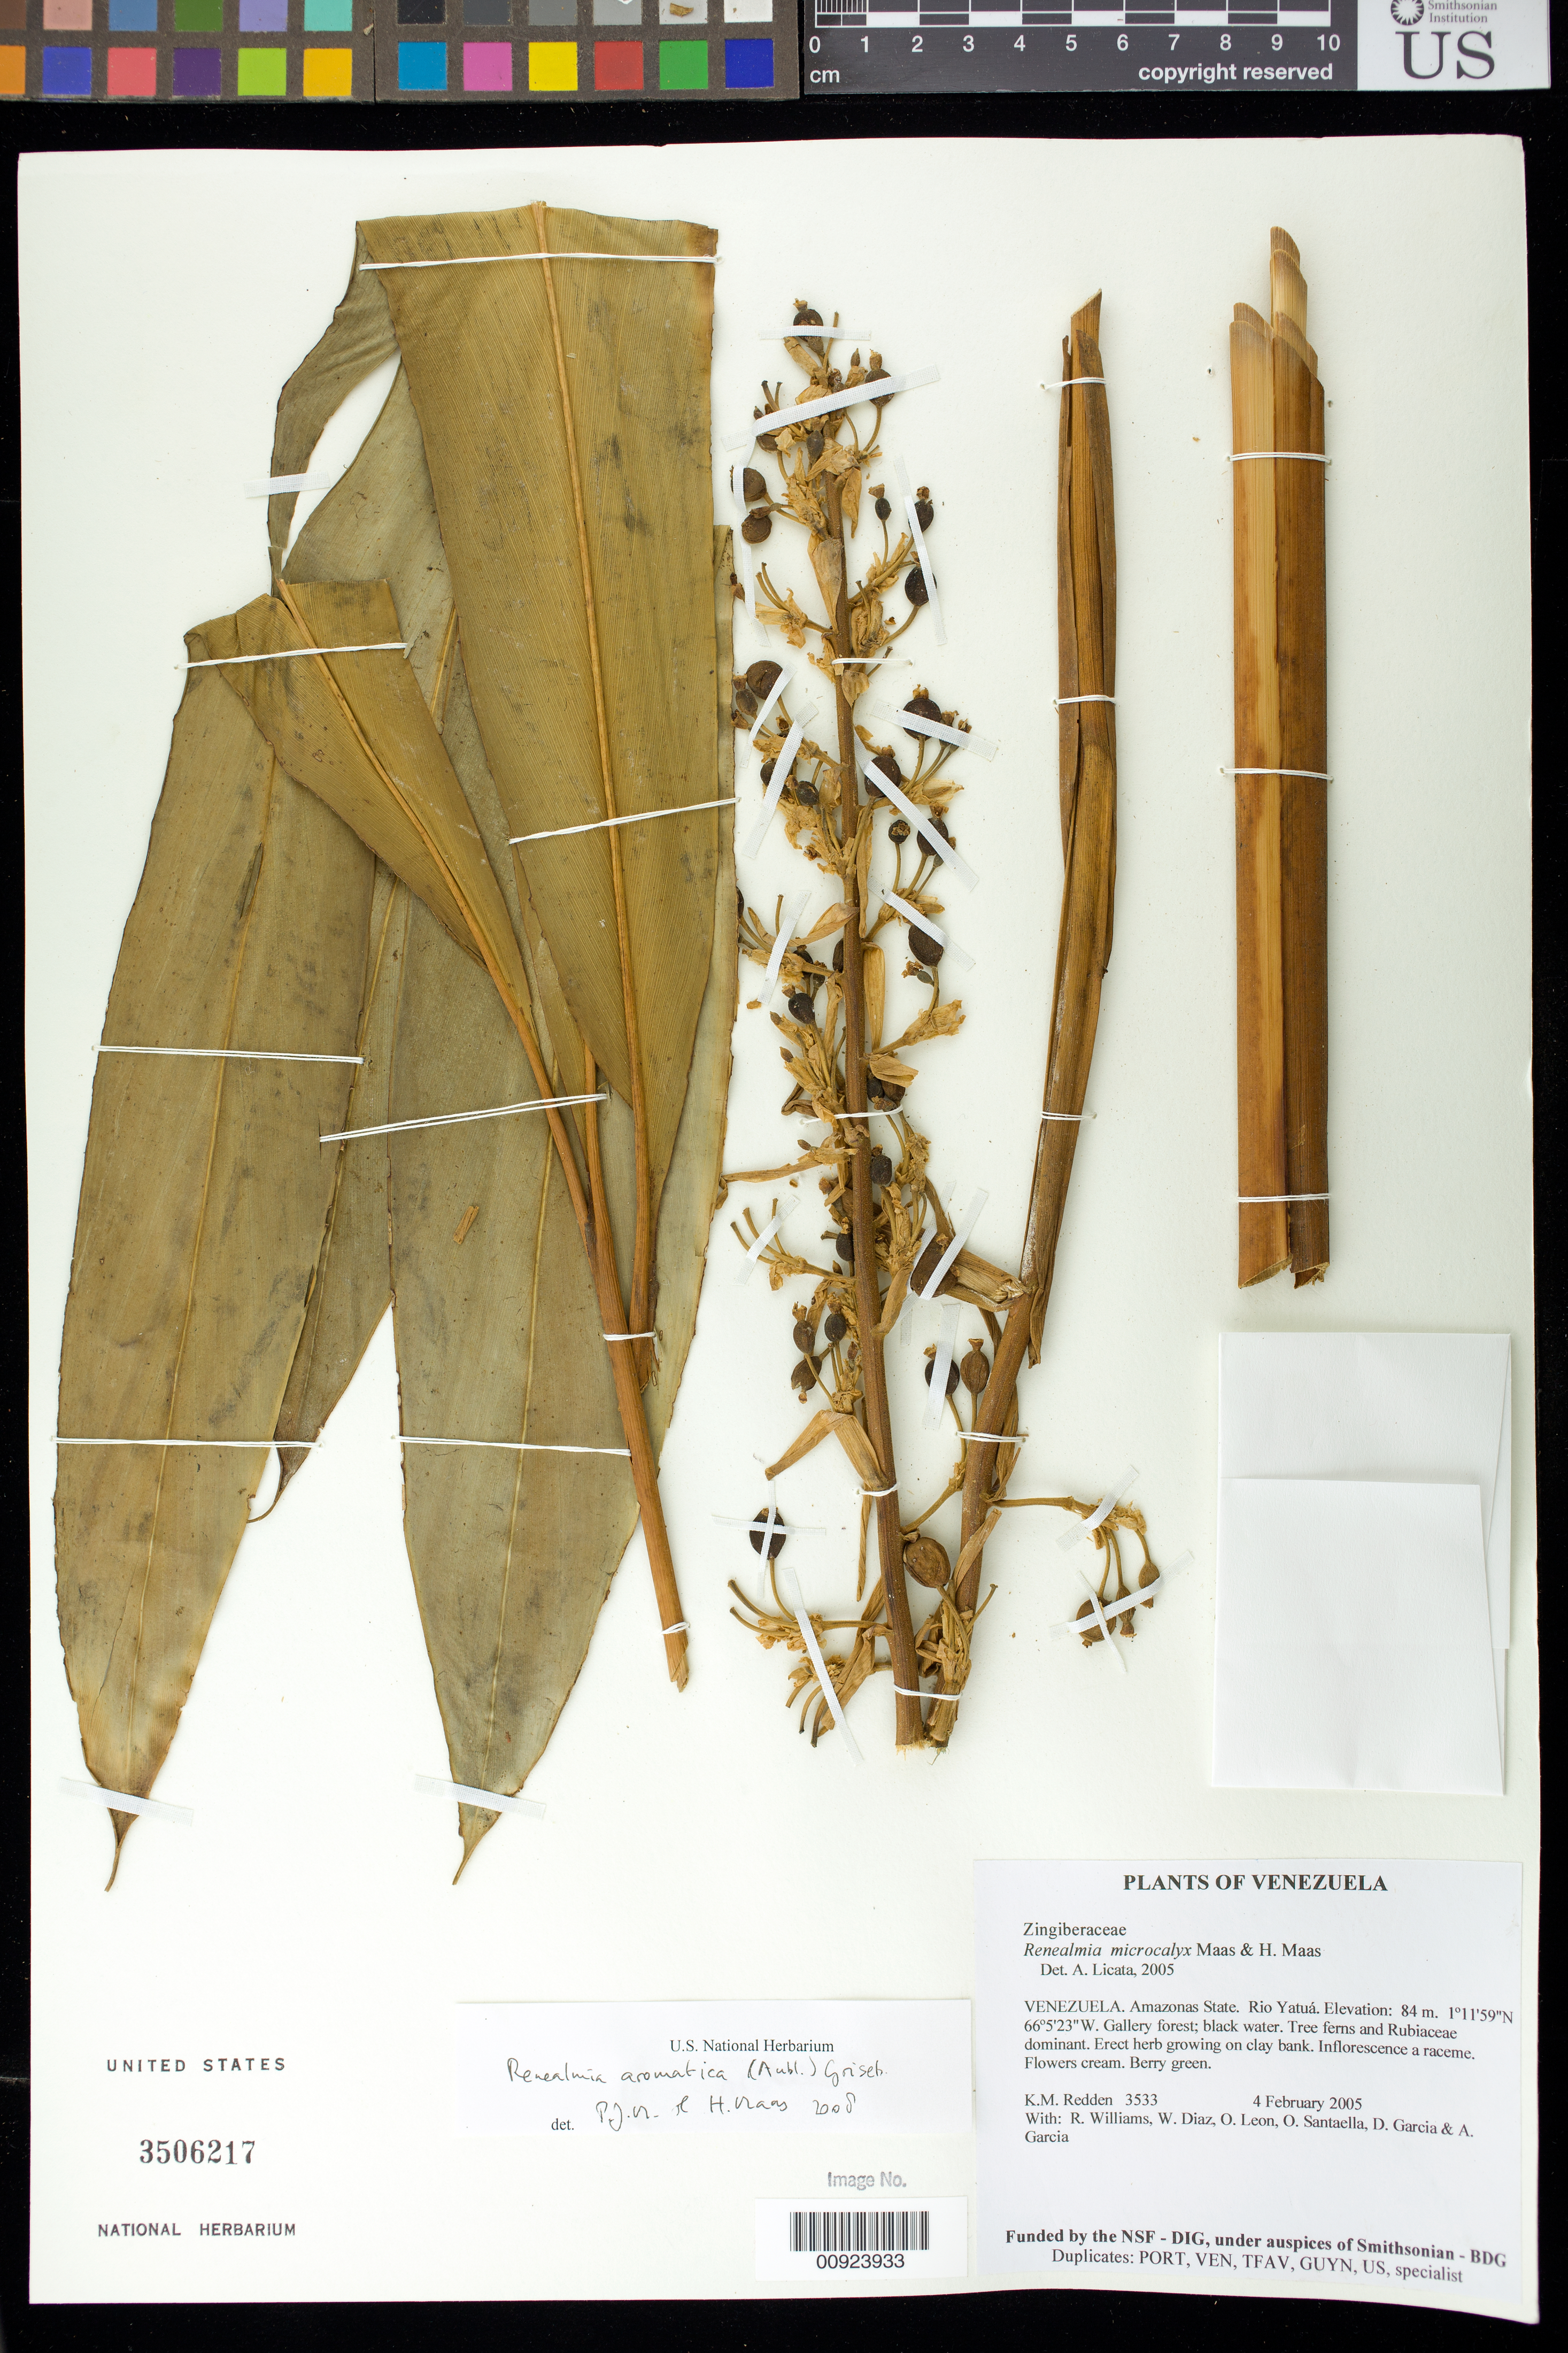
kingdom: Plantae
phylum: Tracheophyta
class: Liliopsida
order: Zingiberales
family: Zingiberaceae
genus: Renealmia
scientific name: Renealmia aromatica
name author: (Aubl.) Griseb.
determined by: Maas, Paul J.; Maas, H.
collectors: K. M. Redden, R. Williams, W. Díaz P., O. León, O. Santaella, D. Garcia & A. Garcia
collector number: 3533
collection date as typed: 4 February 2005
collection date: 2005-02-04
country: Venezuela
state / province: Amazonas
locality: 16 - Rio Yatuá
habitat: Gallery forest; black water. Tree ferns and Rubiaceae dominant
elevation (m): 84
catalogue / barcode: US 3506217